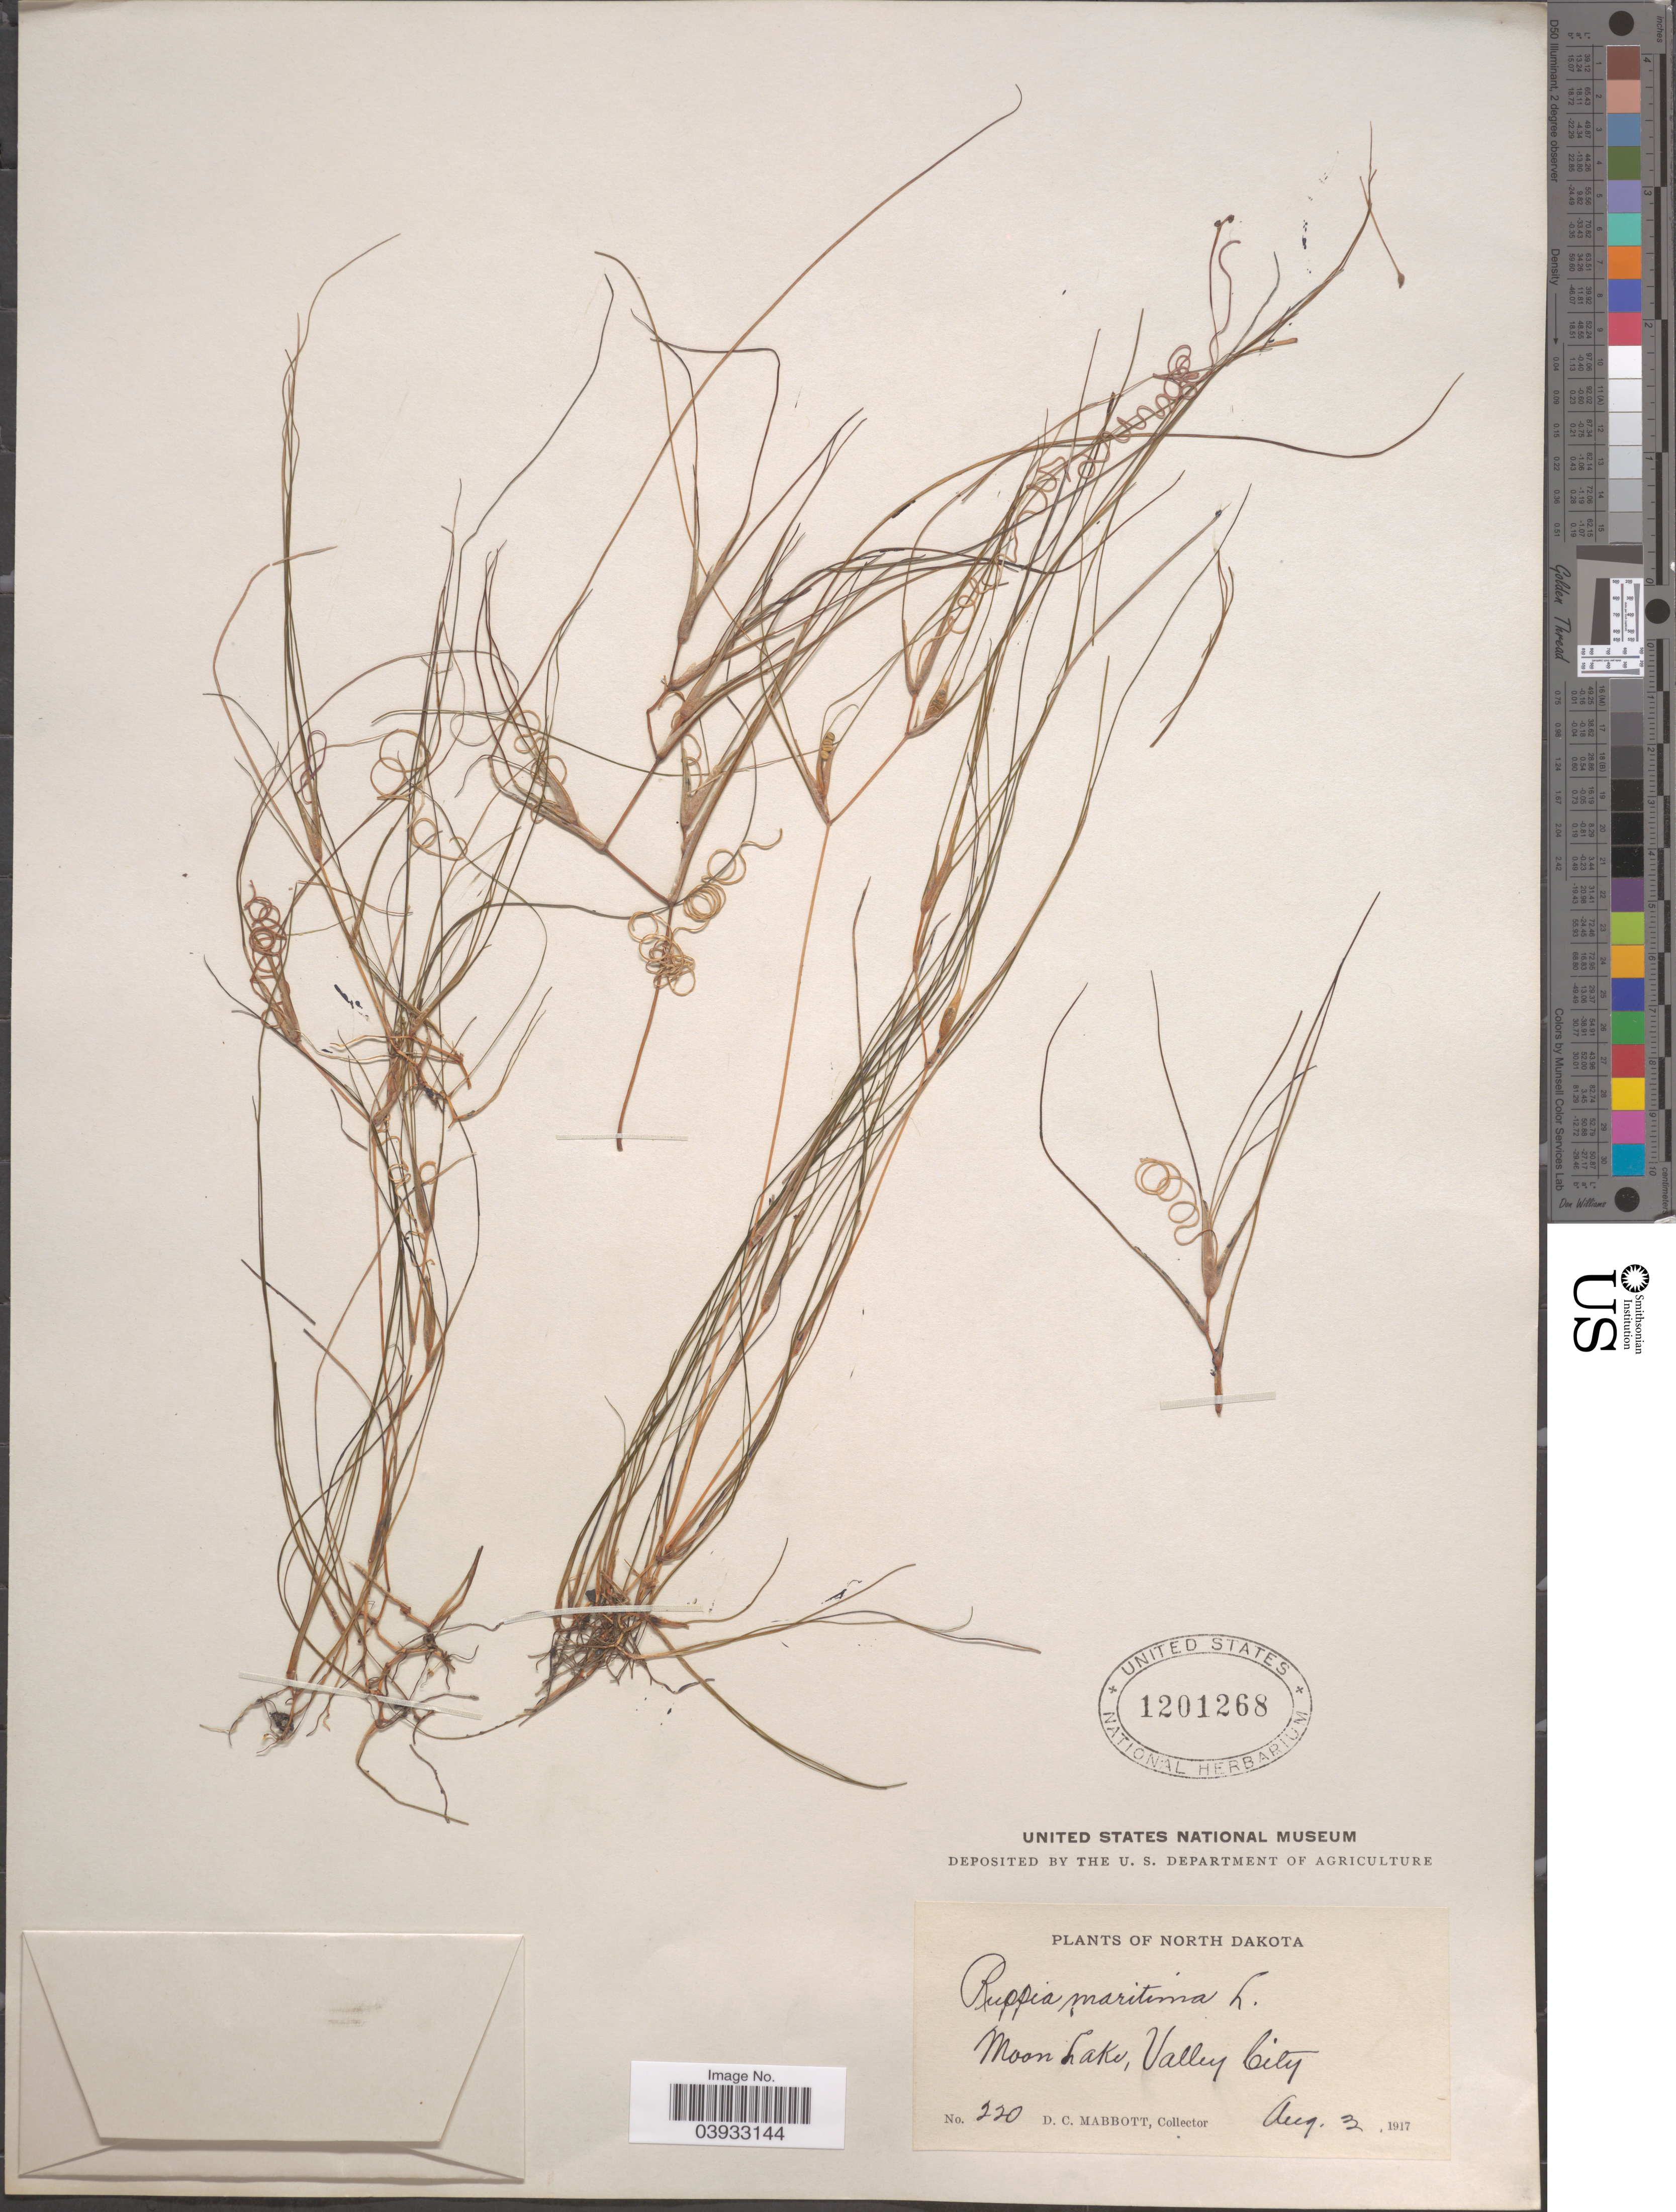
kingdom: Plantae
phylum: Tracheophyta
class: Liliopsida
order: Alismatales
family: Ruppiaceae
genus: Ruppia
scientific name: Ruppia maritima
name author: L.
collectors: D. Mabbott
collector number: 220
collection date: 1917-08-03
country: United States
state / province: North Dakota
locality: Moon Lake, Valley City.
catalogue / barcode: US 1201268